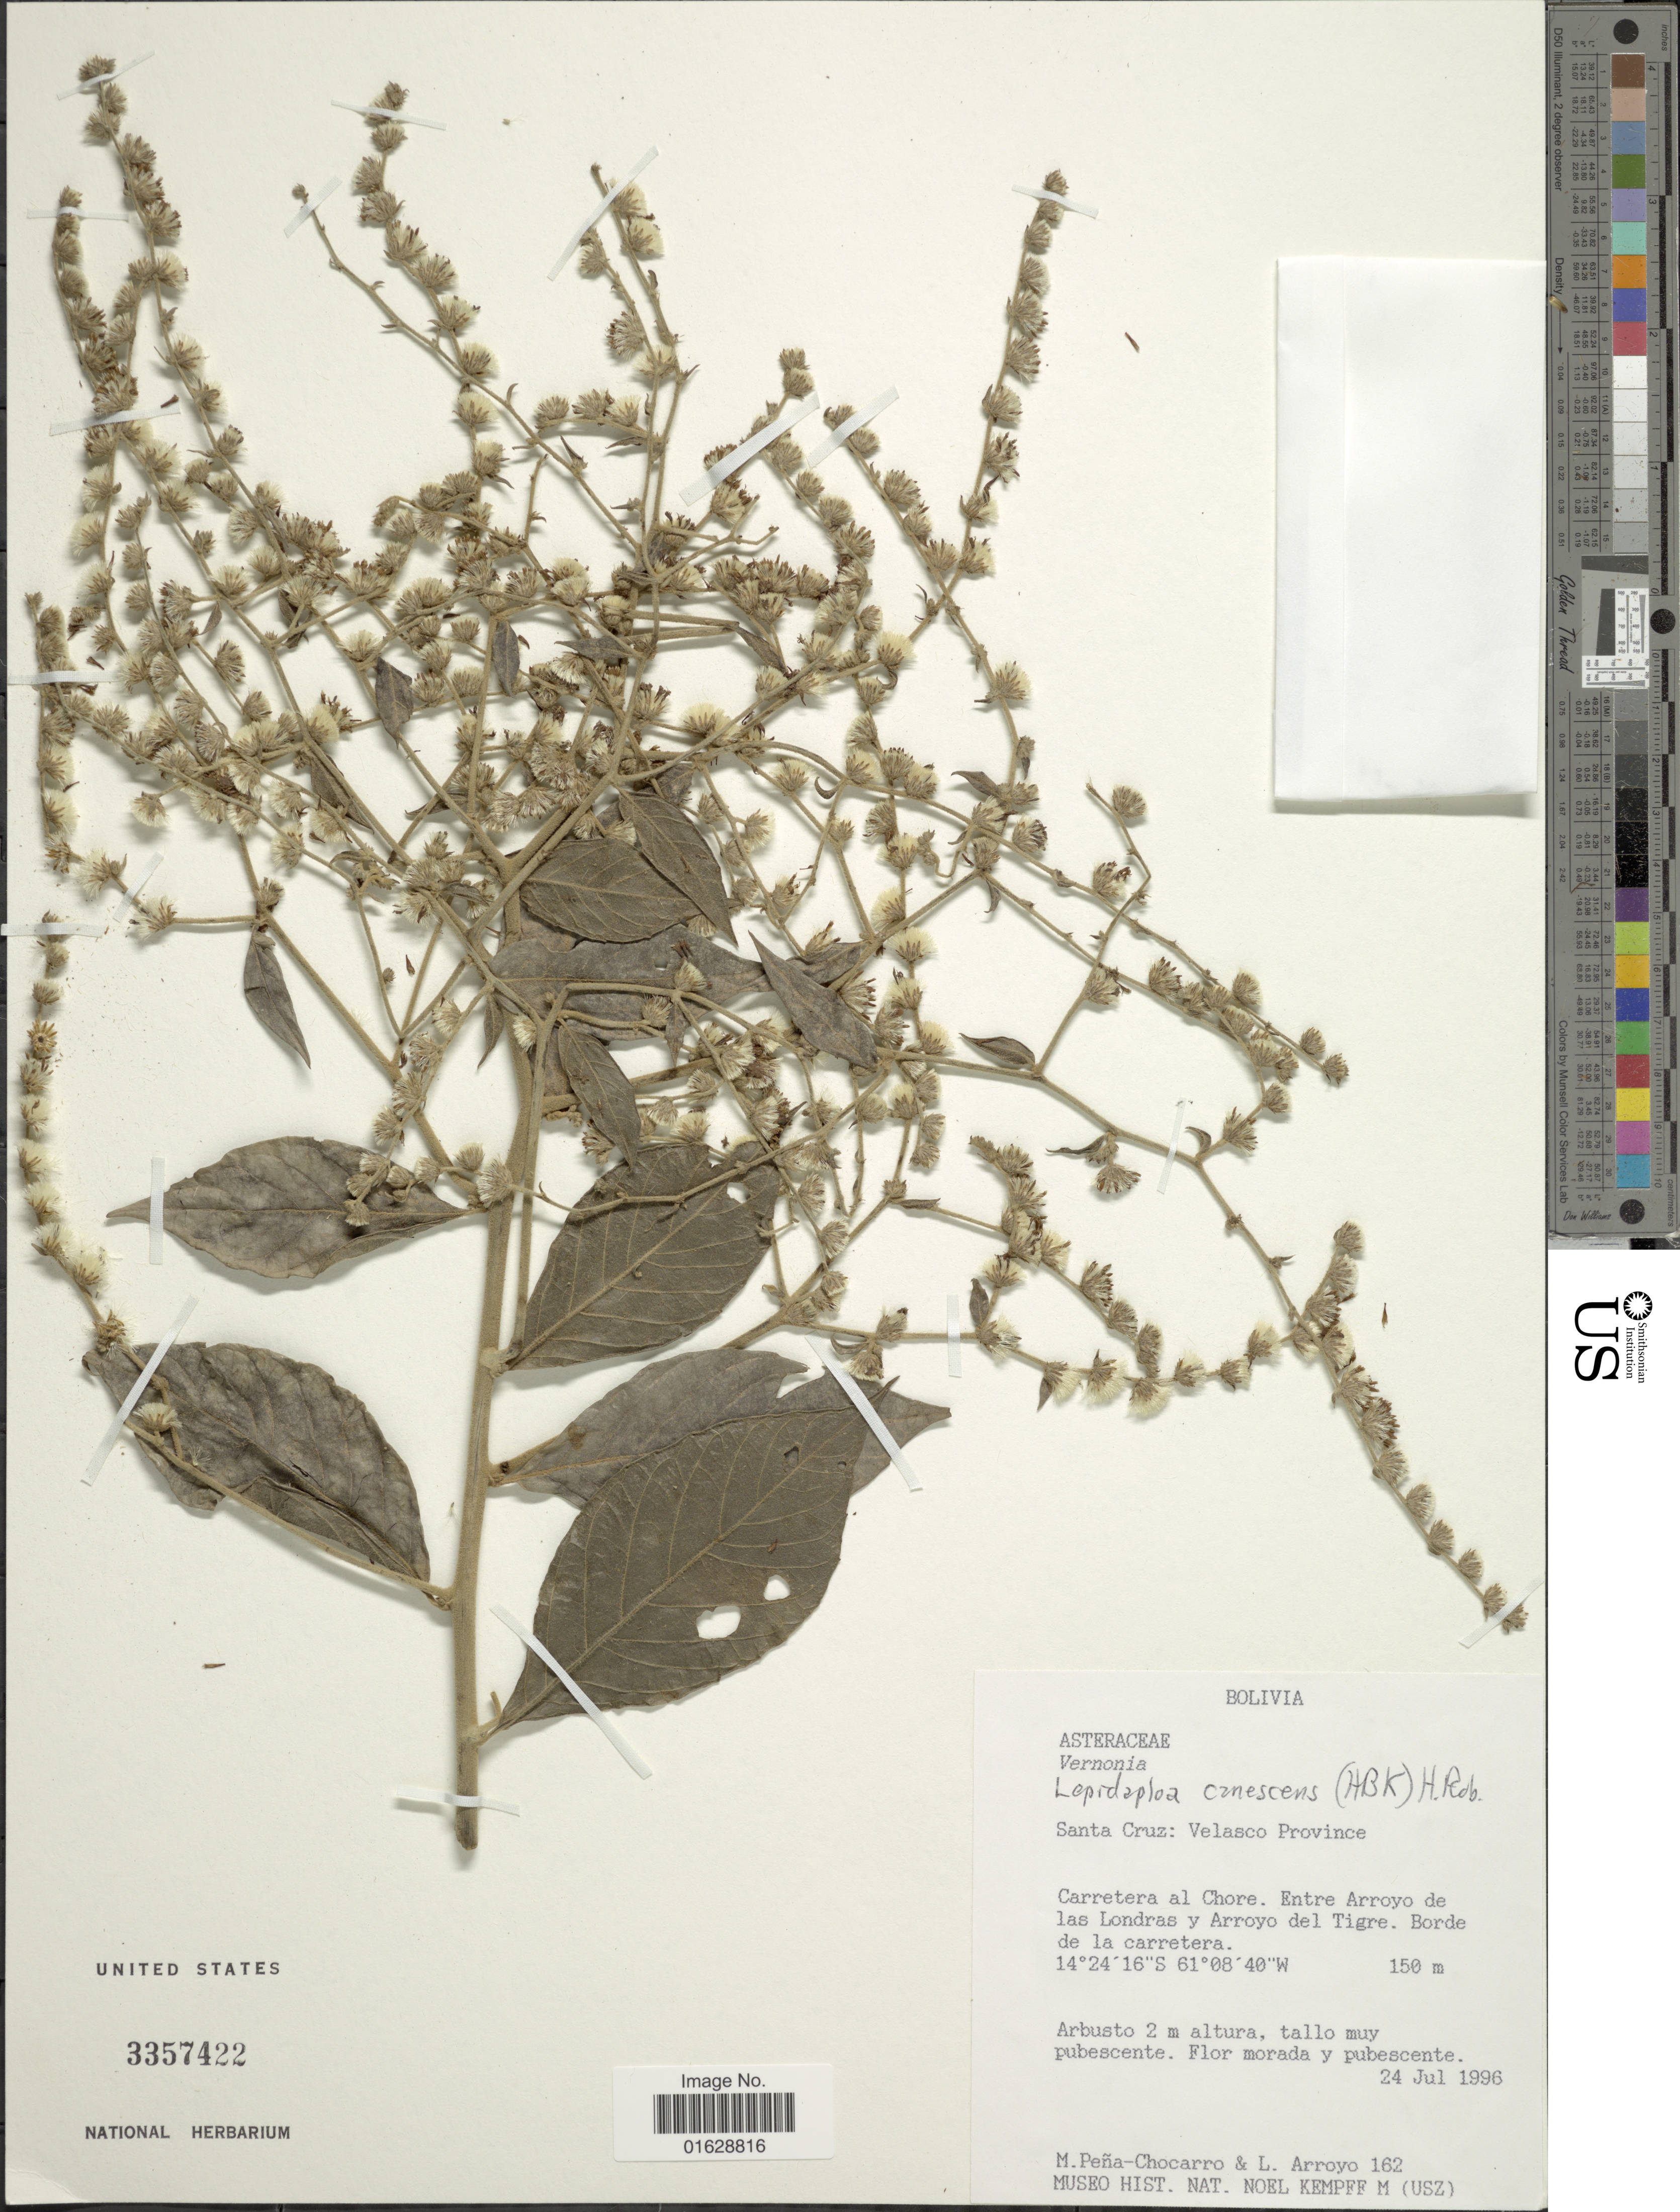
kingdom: Plantae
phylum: Tracheophyta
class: Magnoliopsida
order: Asterales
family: Asteraceae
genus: Lepidaploa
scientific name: Lepidaploa canescens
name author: (Kunth) H. Rob.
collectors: M. Pena Chocarro & L. Arroyo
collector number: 162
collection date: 1996-07-24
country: Bolivia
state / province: Santa Cruz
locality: Velasco Province. Carretera al Chore. Entre Arroyo de las Londras y Arroyo del Tigre. Borde de la carretera.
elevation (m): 150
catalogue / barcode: US 3357422